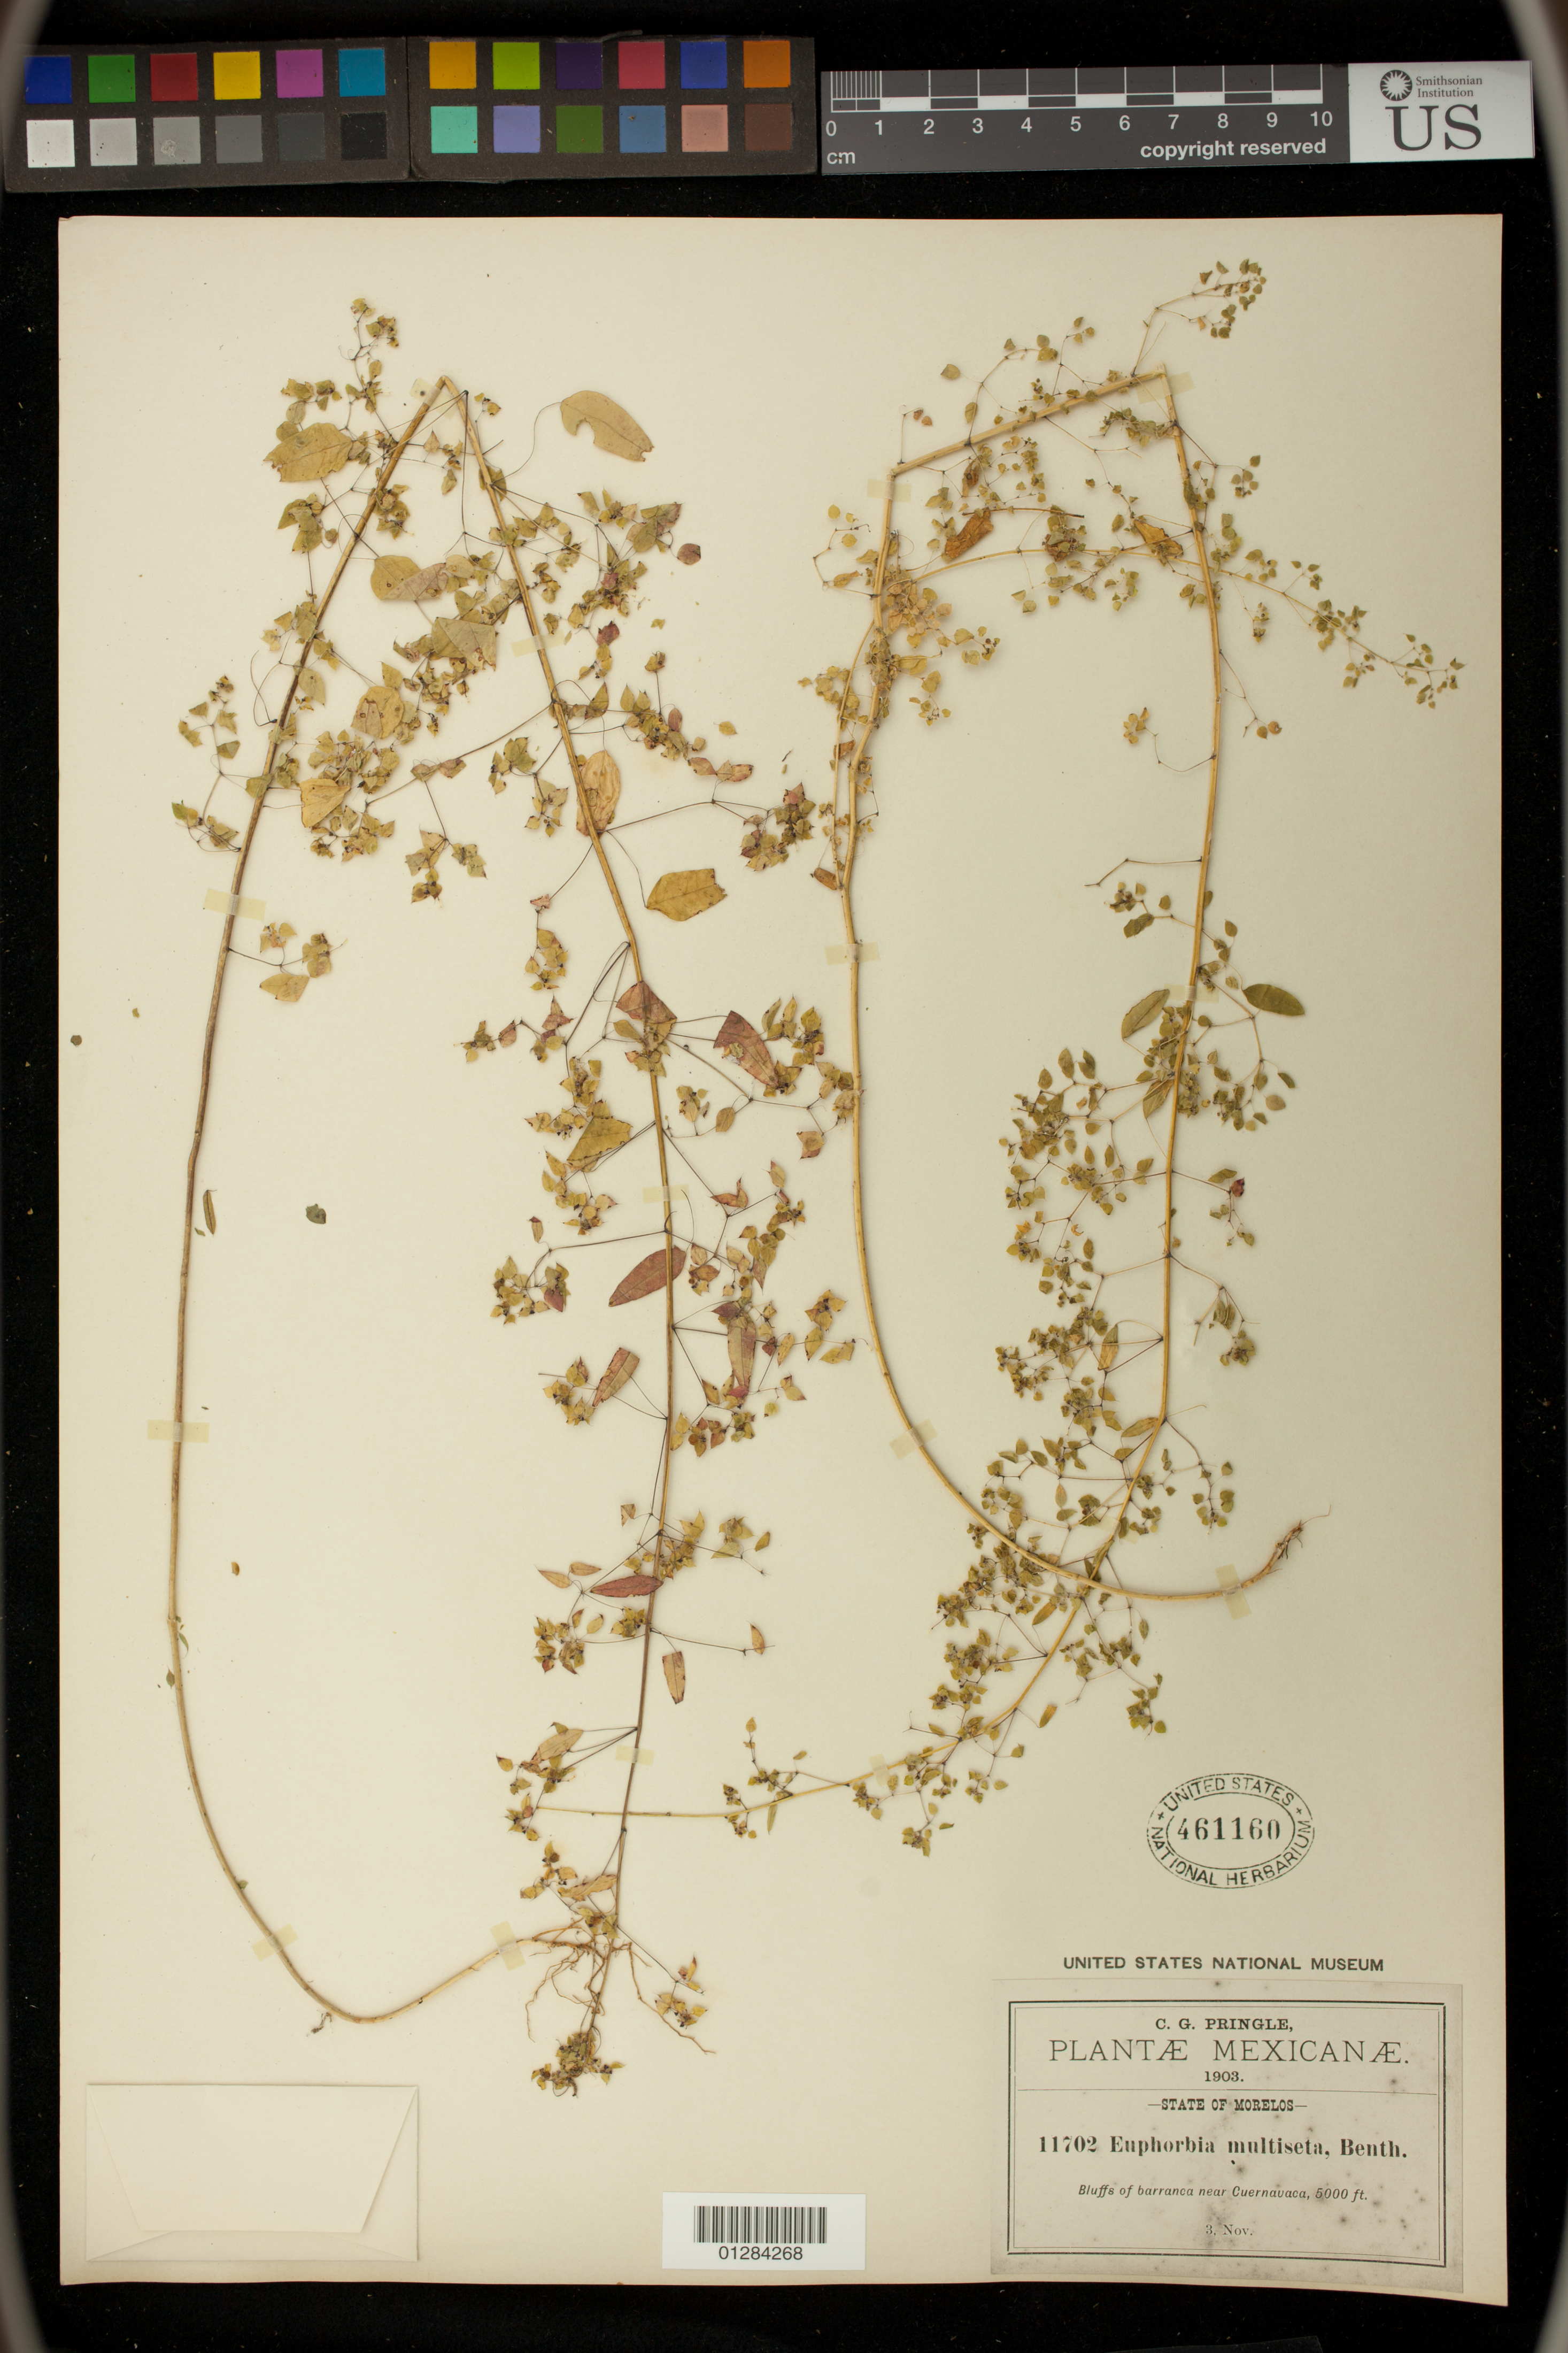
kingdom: Plantae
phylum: Tracheophyta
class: Magnoliopsida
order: Malpighiales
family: Euphorbiaceae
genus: Euphorbia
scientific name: Euphorbia multiseta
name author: Benth.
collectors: C. G. Pringle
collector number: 11702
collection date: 1903-11-03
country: Mexico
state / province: Morelos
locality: Bluffs of barranca near Cuernavaca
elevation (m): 5000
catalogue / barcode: US 461160